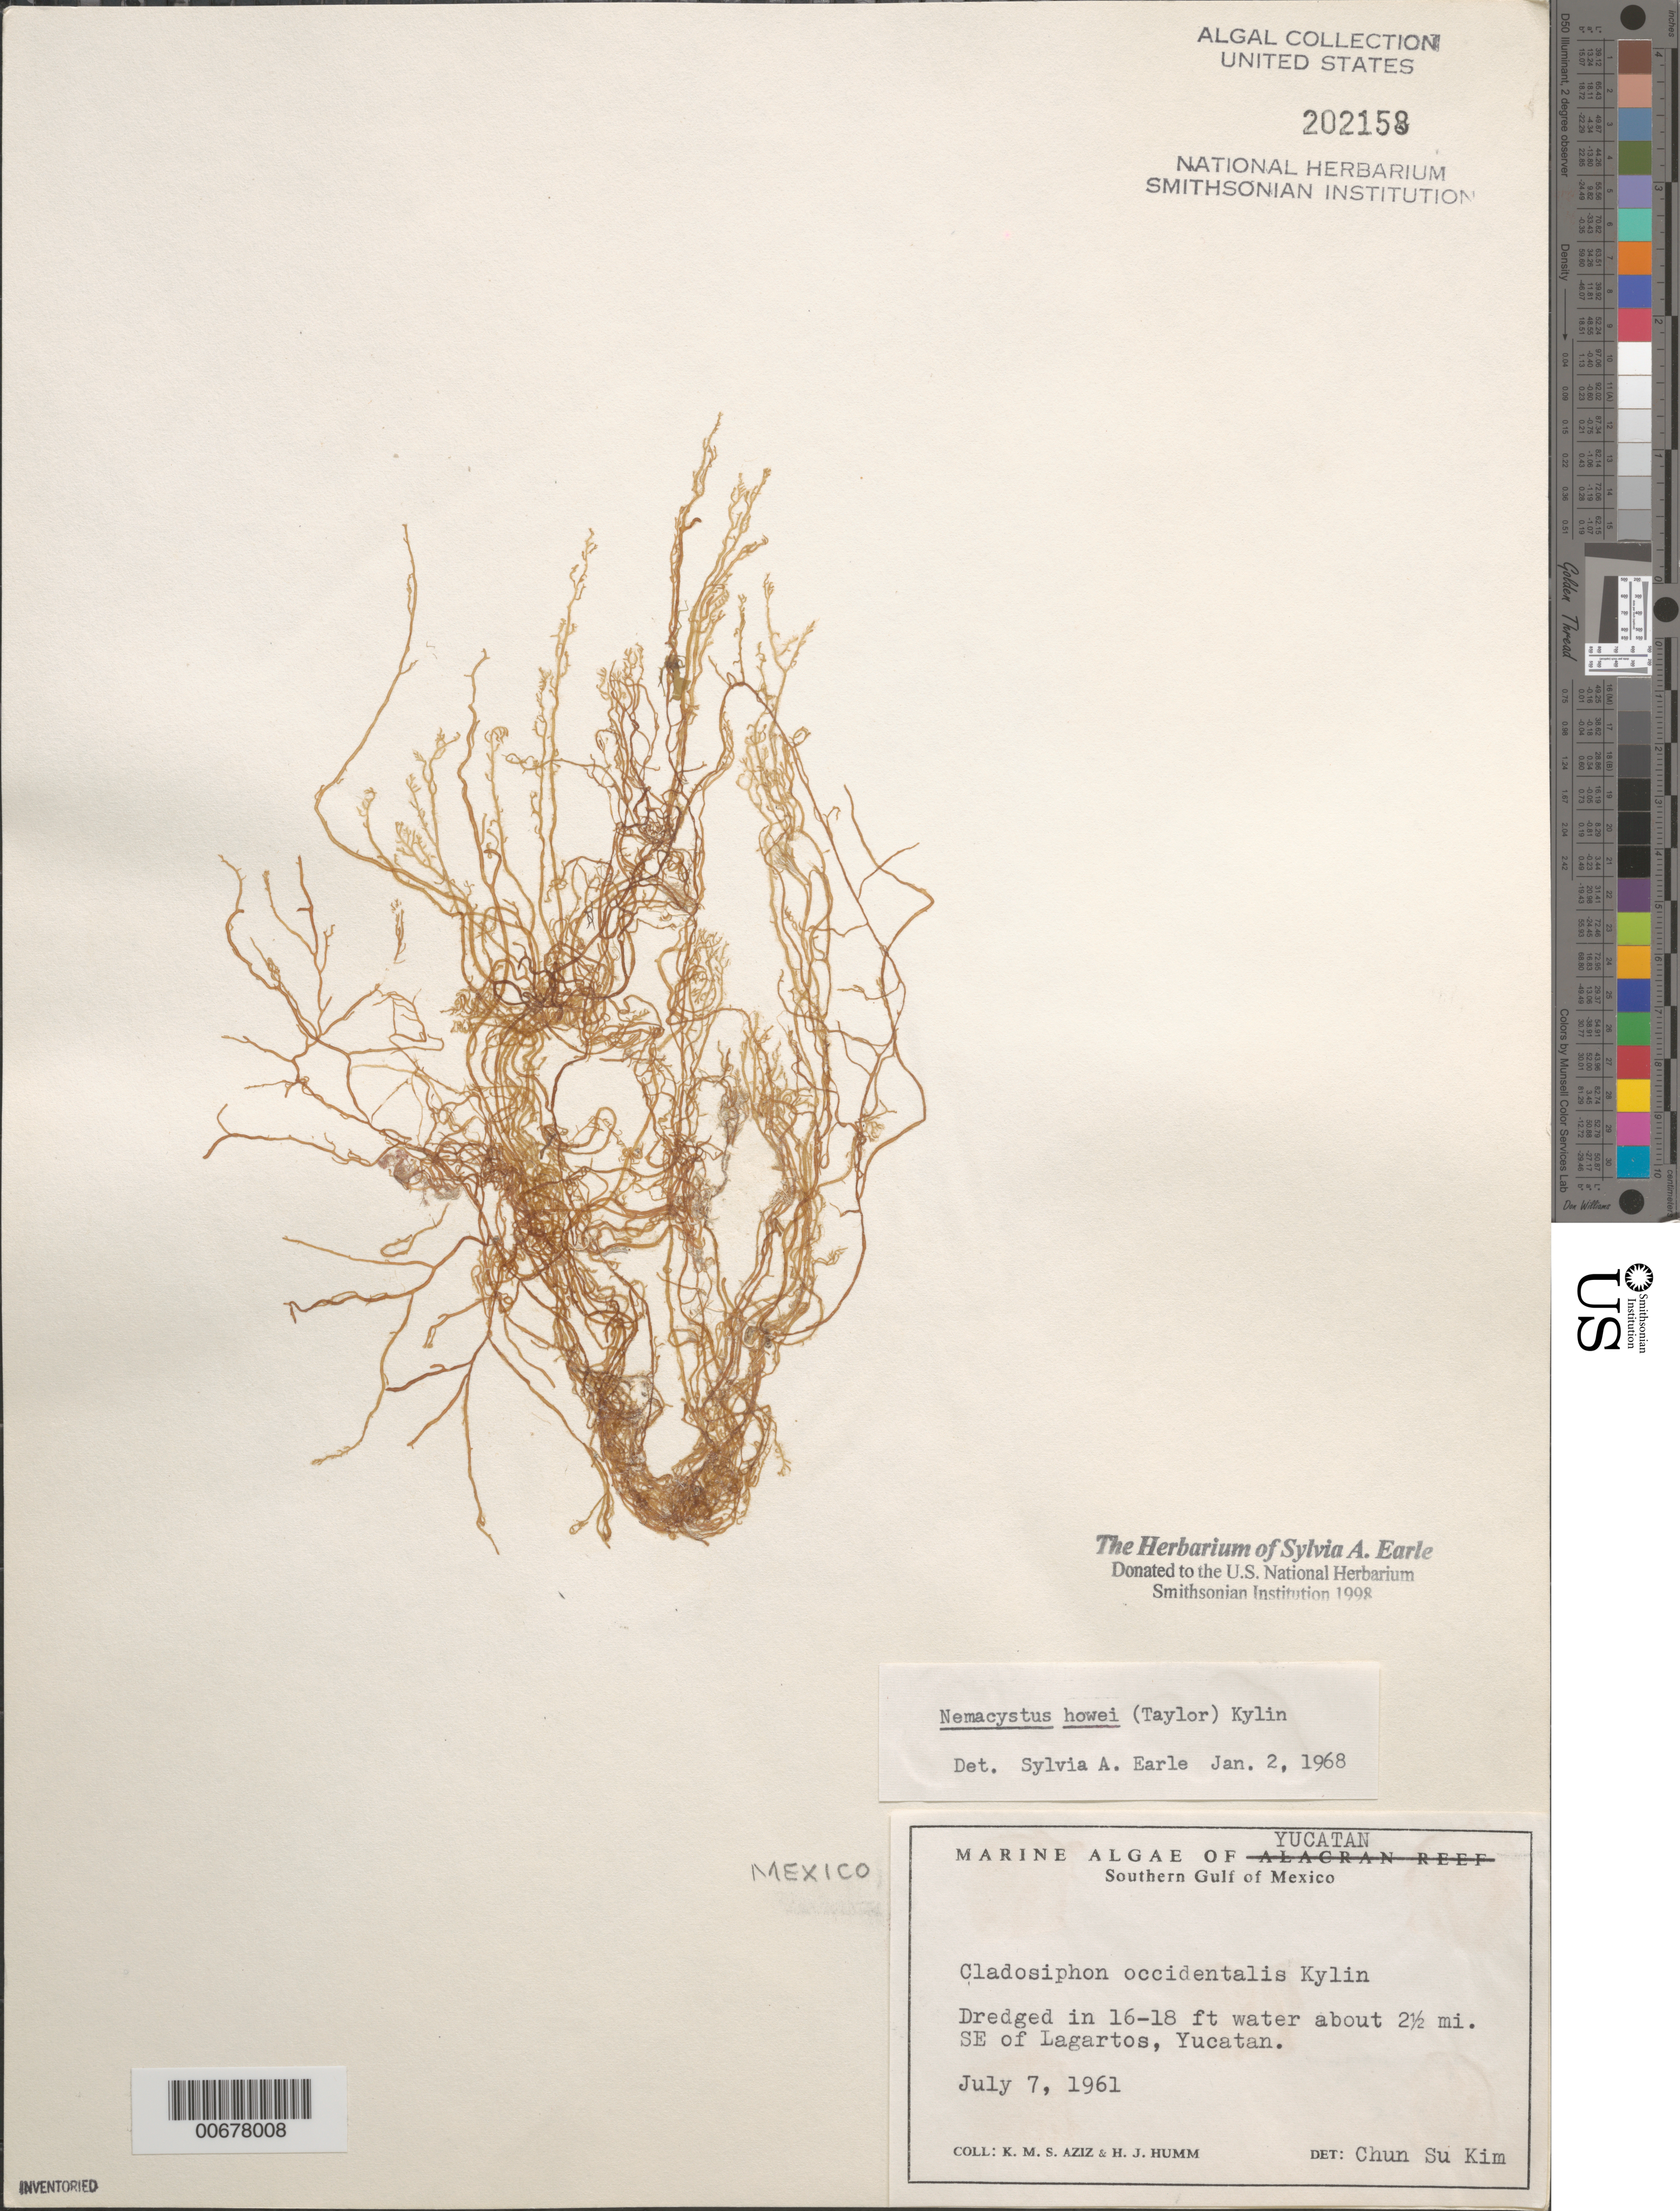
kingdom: Chromista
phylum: Ochrophyta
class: Phaeophyceae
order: Ectocarpales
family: Chordariaceae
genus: Nemacystus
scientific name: Nemacystus howei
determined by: Earle, S. A.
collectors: K. M. Aziz & H. J. Humm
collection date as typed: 07 Jul 1961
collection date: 1961-07-07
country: Mexico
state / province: Yucatan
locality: Ca. 2.5 miles southeast of Lagartos, southern Gulf of Mexico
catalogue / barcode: US 202158